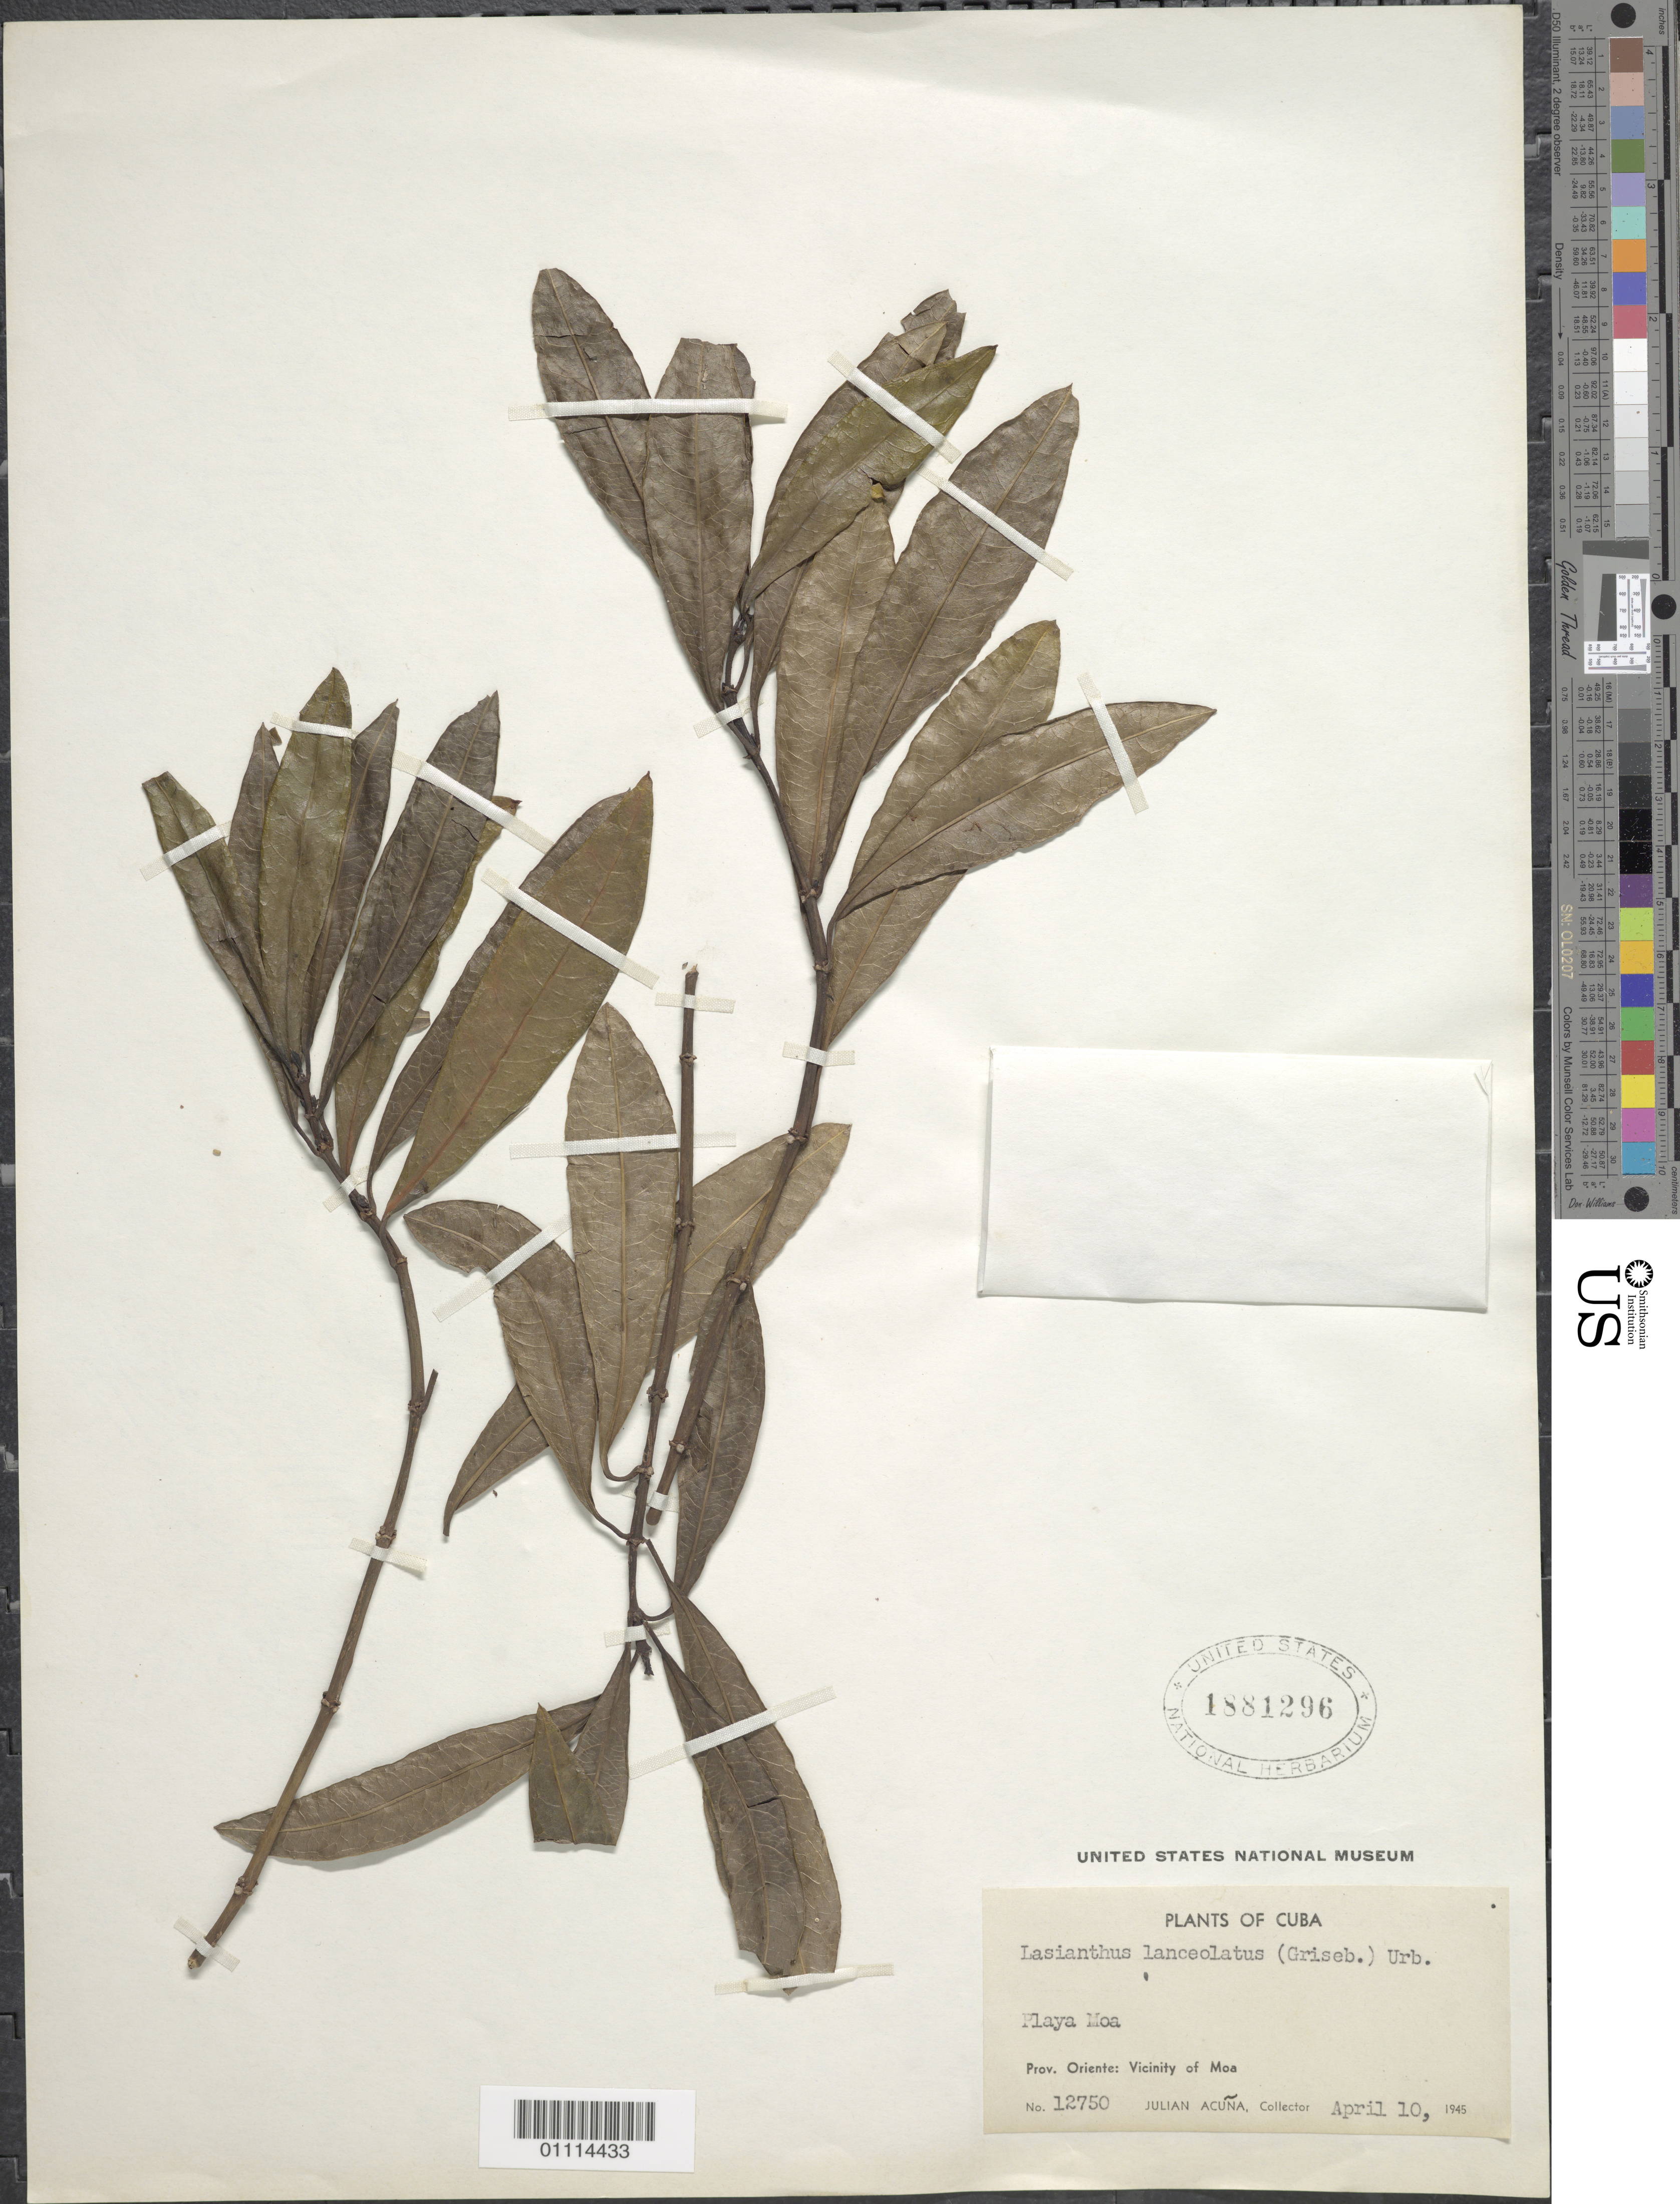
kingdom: Plantae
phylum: Tracheophyta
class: Magnoliopsida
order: Gentianales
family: Rubiaceae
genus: Lasianthus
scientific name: Lasianthus lanceolatus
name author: (Griseb.) Urb.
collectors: J. Acuña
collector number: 12750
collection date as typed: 10 Apr 1945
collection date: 1945-04-10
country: Cuba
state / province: Holguín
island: Cuba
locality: Oriente: Vicinity of Moa Playa Moa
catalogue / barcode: US 1881296